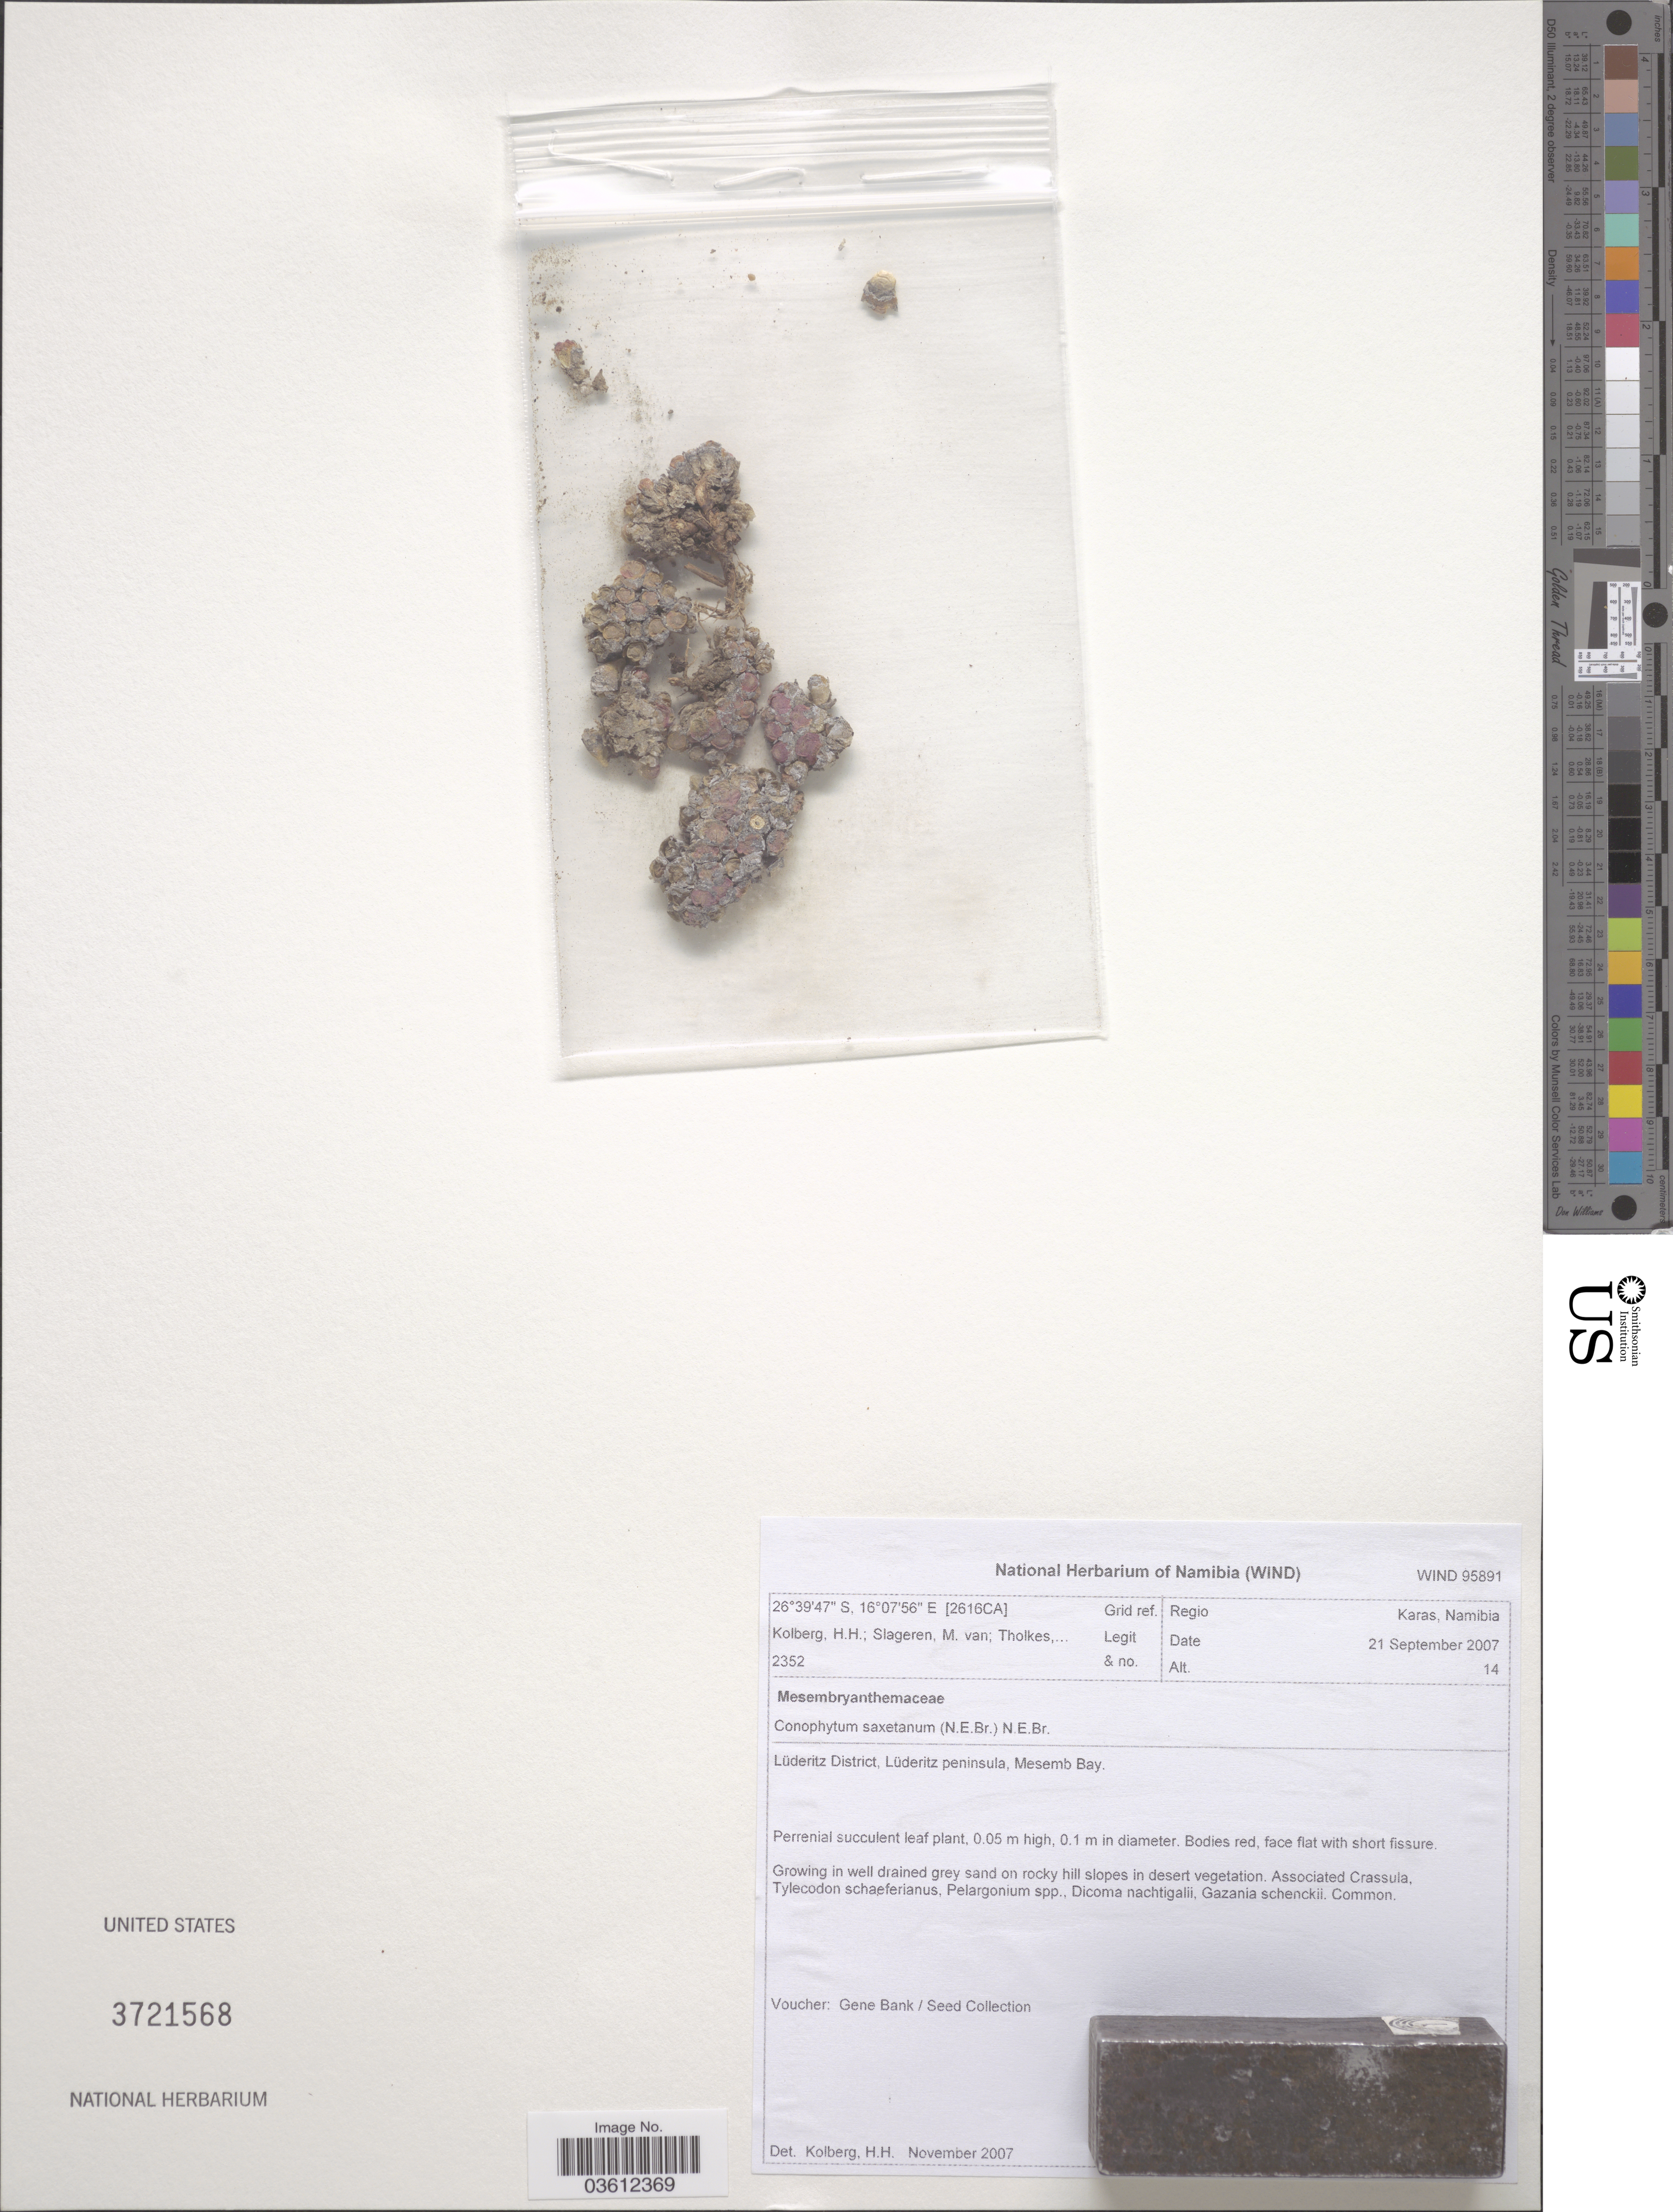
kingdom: Plantae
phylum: Tracheophyta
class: Magnoliopsida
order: Caryophyllales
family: Aizoaceae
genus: Conophytum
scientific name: Conophytum saxetanum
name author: N.E. Br.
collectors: H. H. Kolberg, M. Slageren & Tholkes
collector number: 2352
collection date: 2007-09-21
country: Namibia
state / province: Karas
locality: Grid ref. [2616CA]. Regio Karas. Lüderitz District, Lüderitz peninsula, Mesemb Bay.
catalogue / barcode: US 3721568